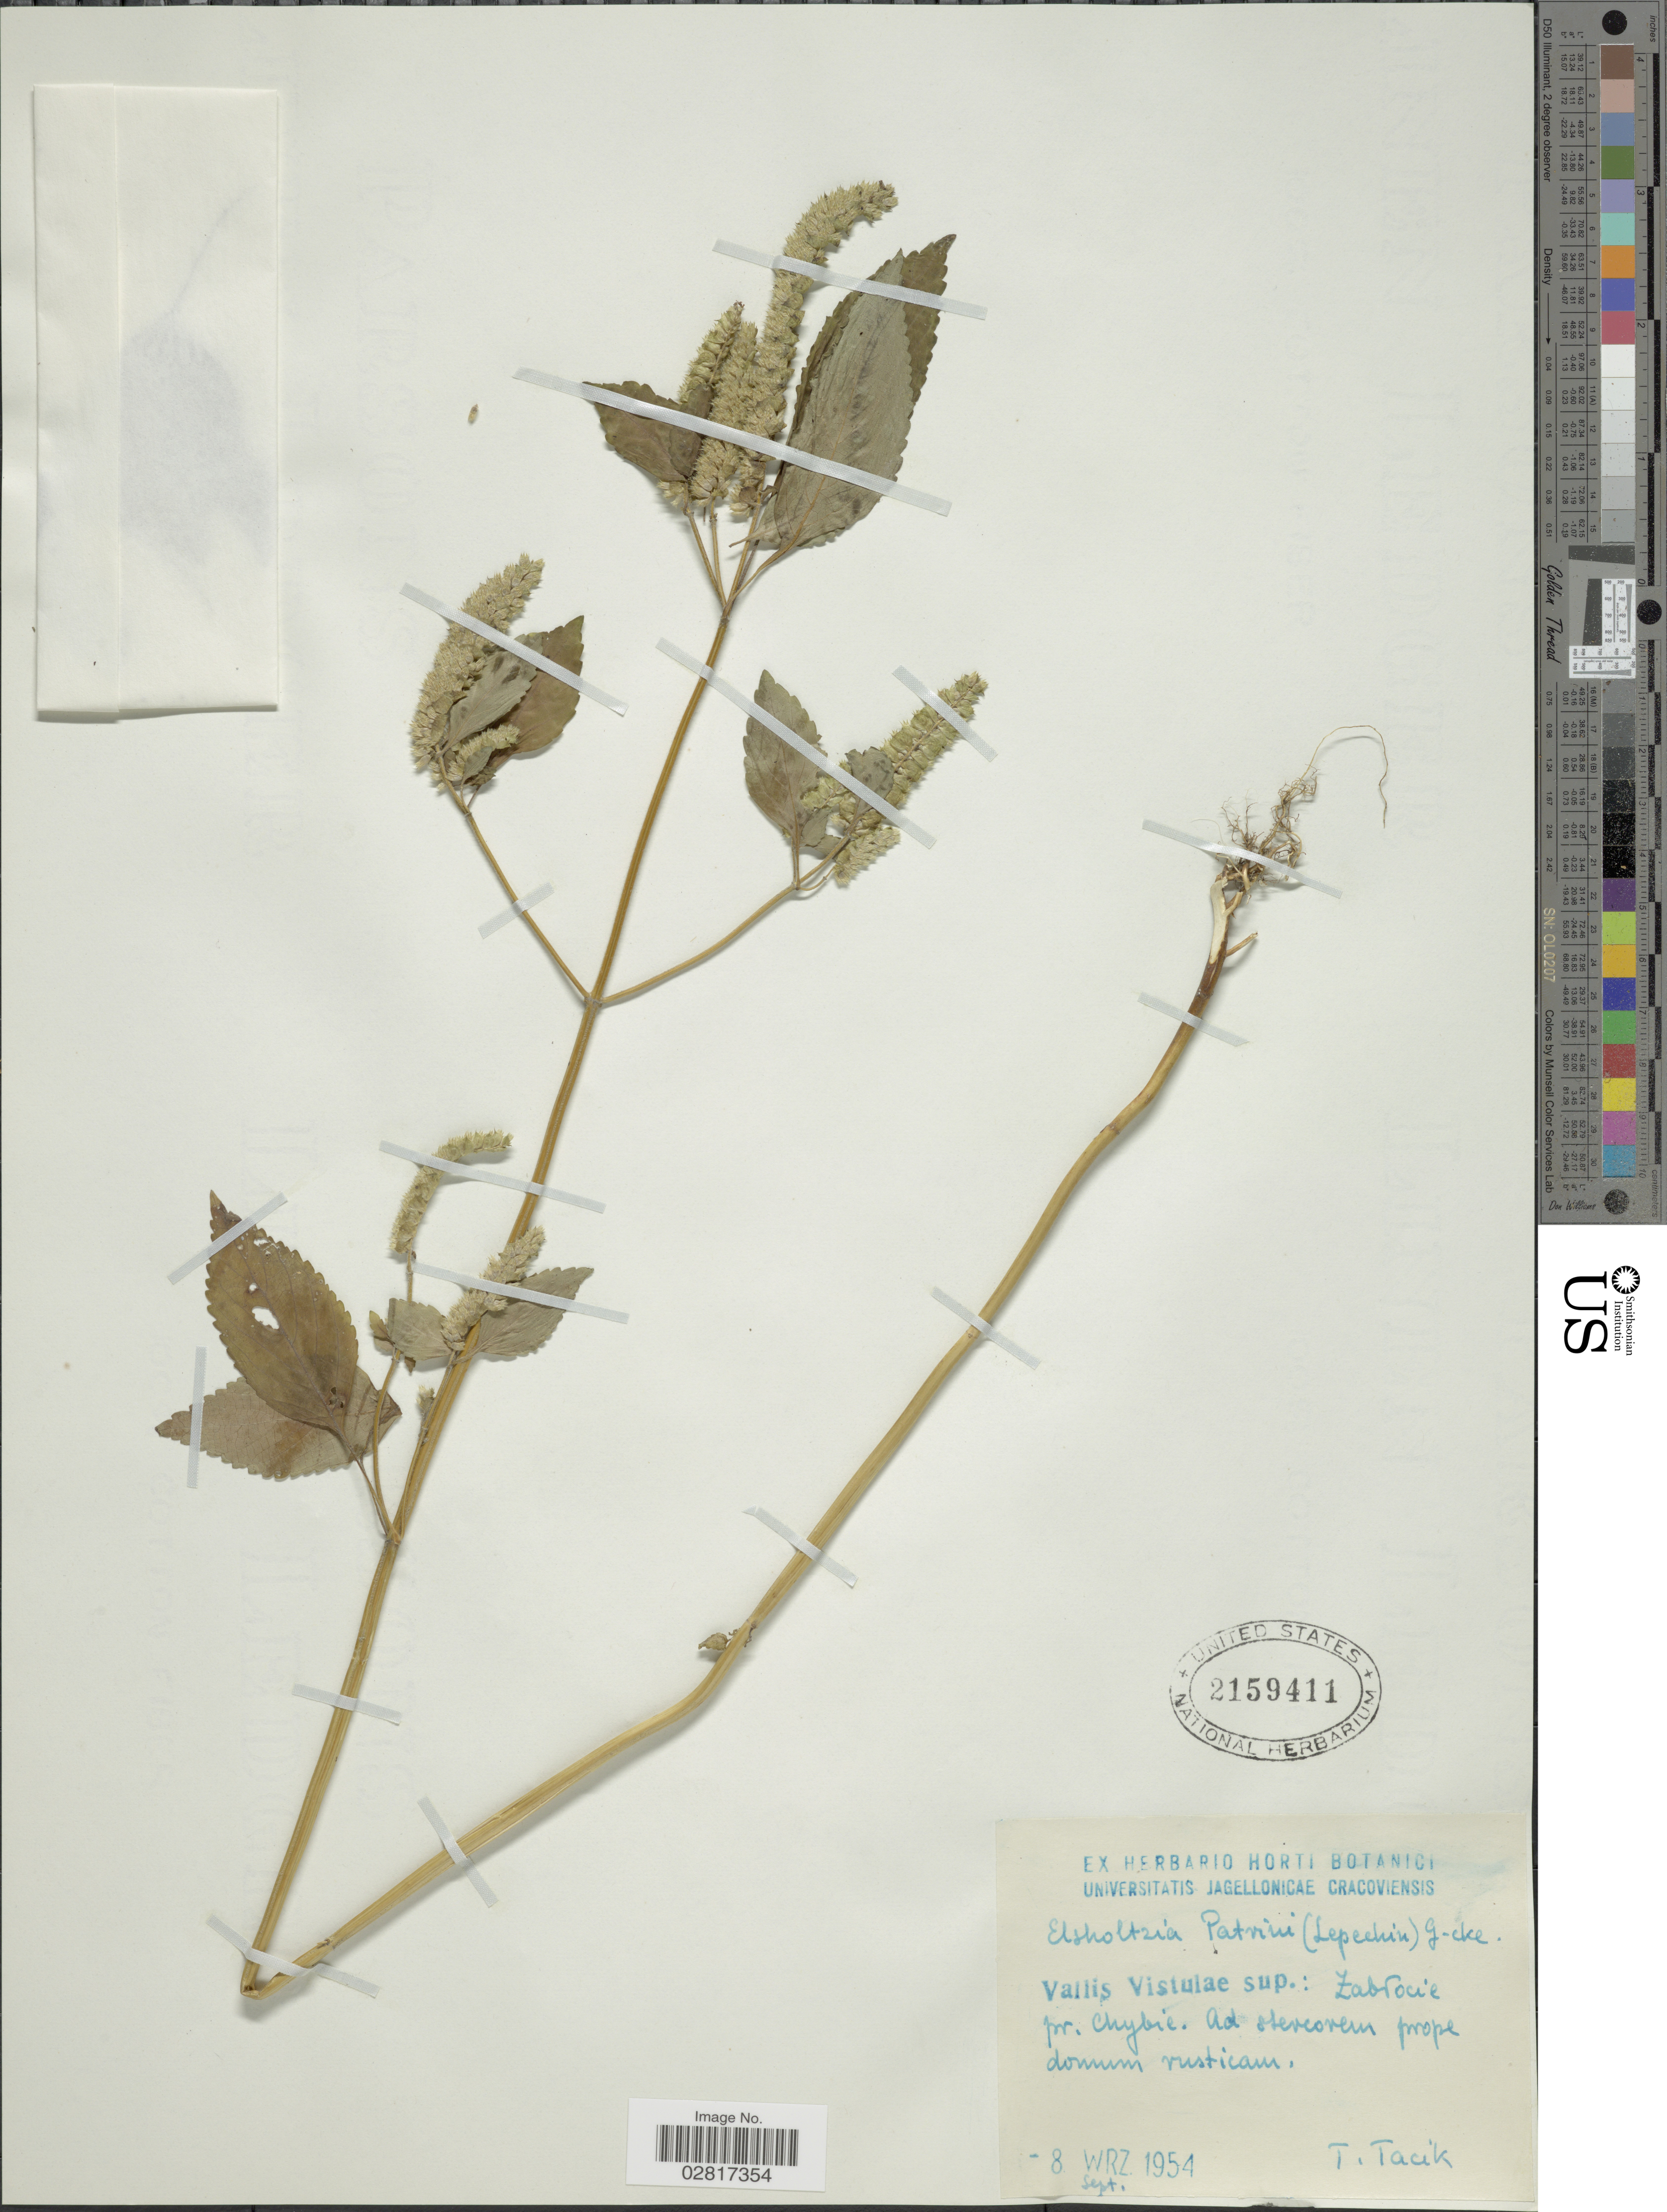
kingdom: Plantae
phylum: Tracheophyta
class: Magnoliopsida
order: Lamiales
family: Lamiaceae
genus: Elsholtzia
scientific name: Elsholtzia patrinii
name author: (Lepech.) Garcke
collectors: T. Tacik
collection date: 1954-09-08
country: Poland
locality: Vallis Vistulae sup.: Zabrocie pr. Chybie.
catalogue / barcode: US 2159411